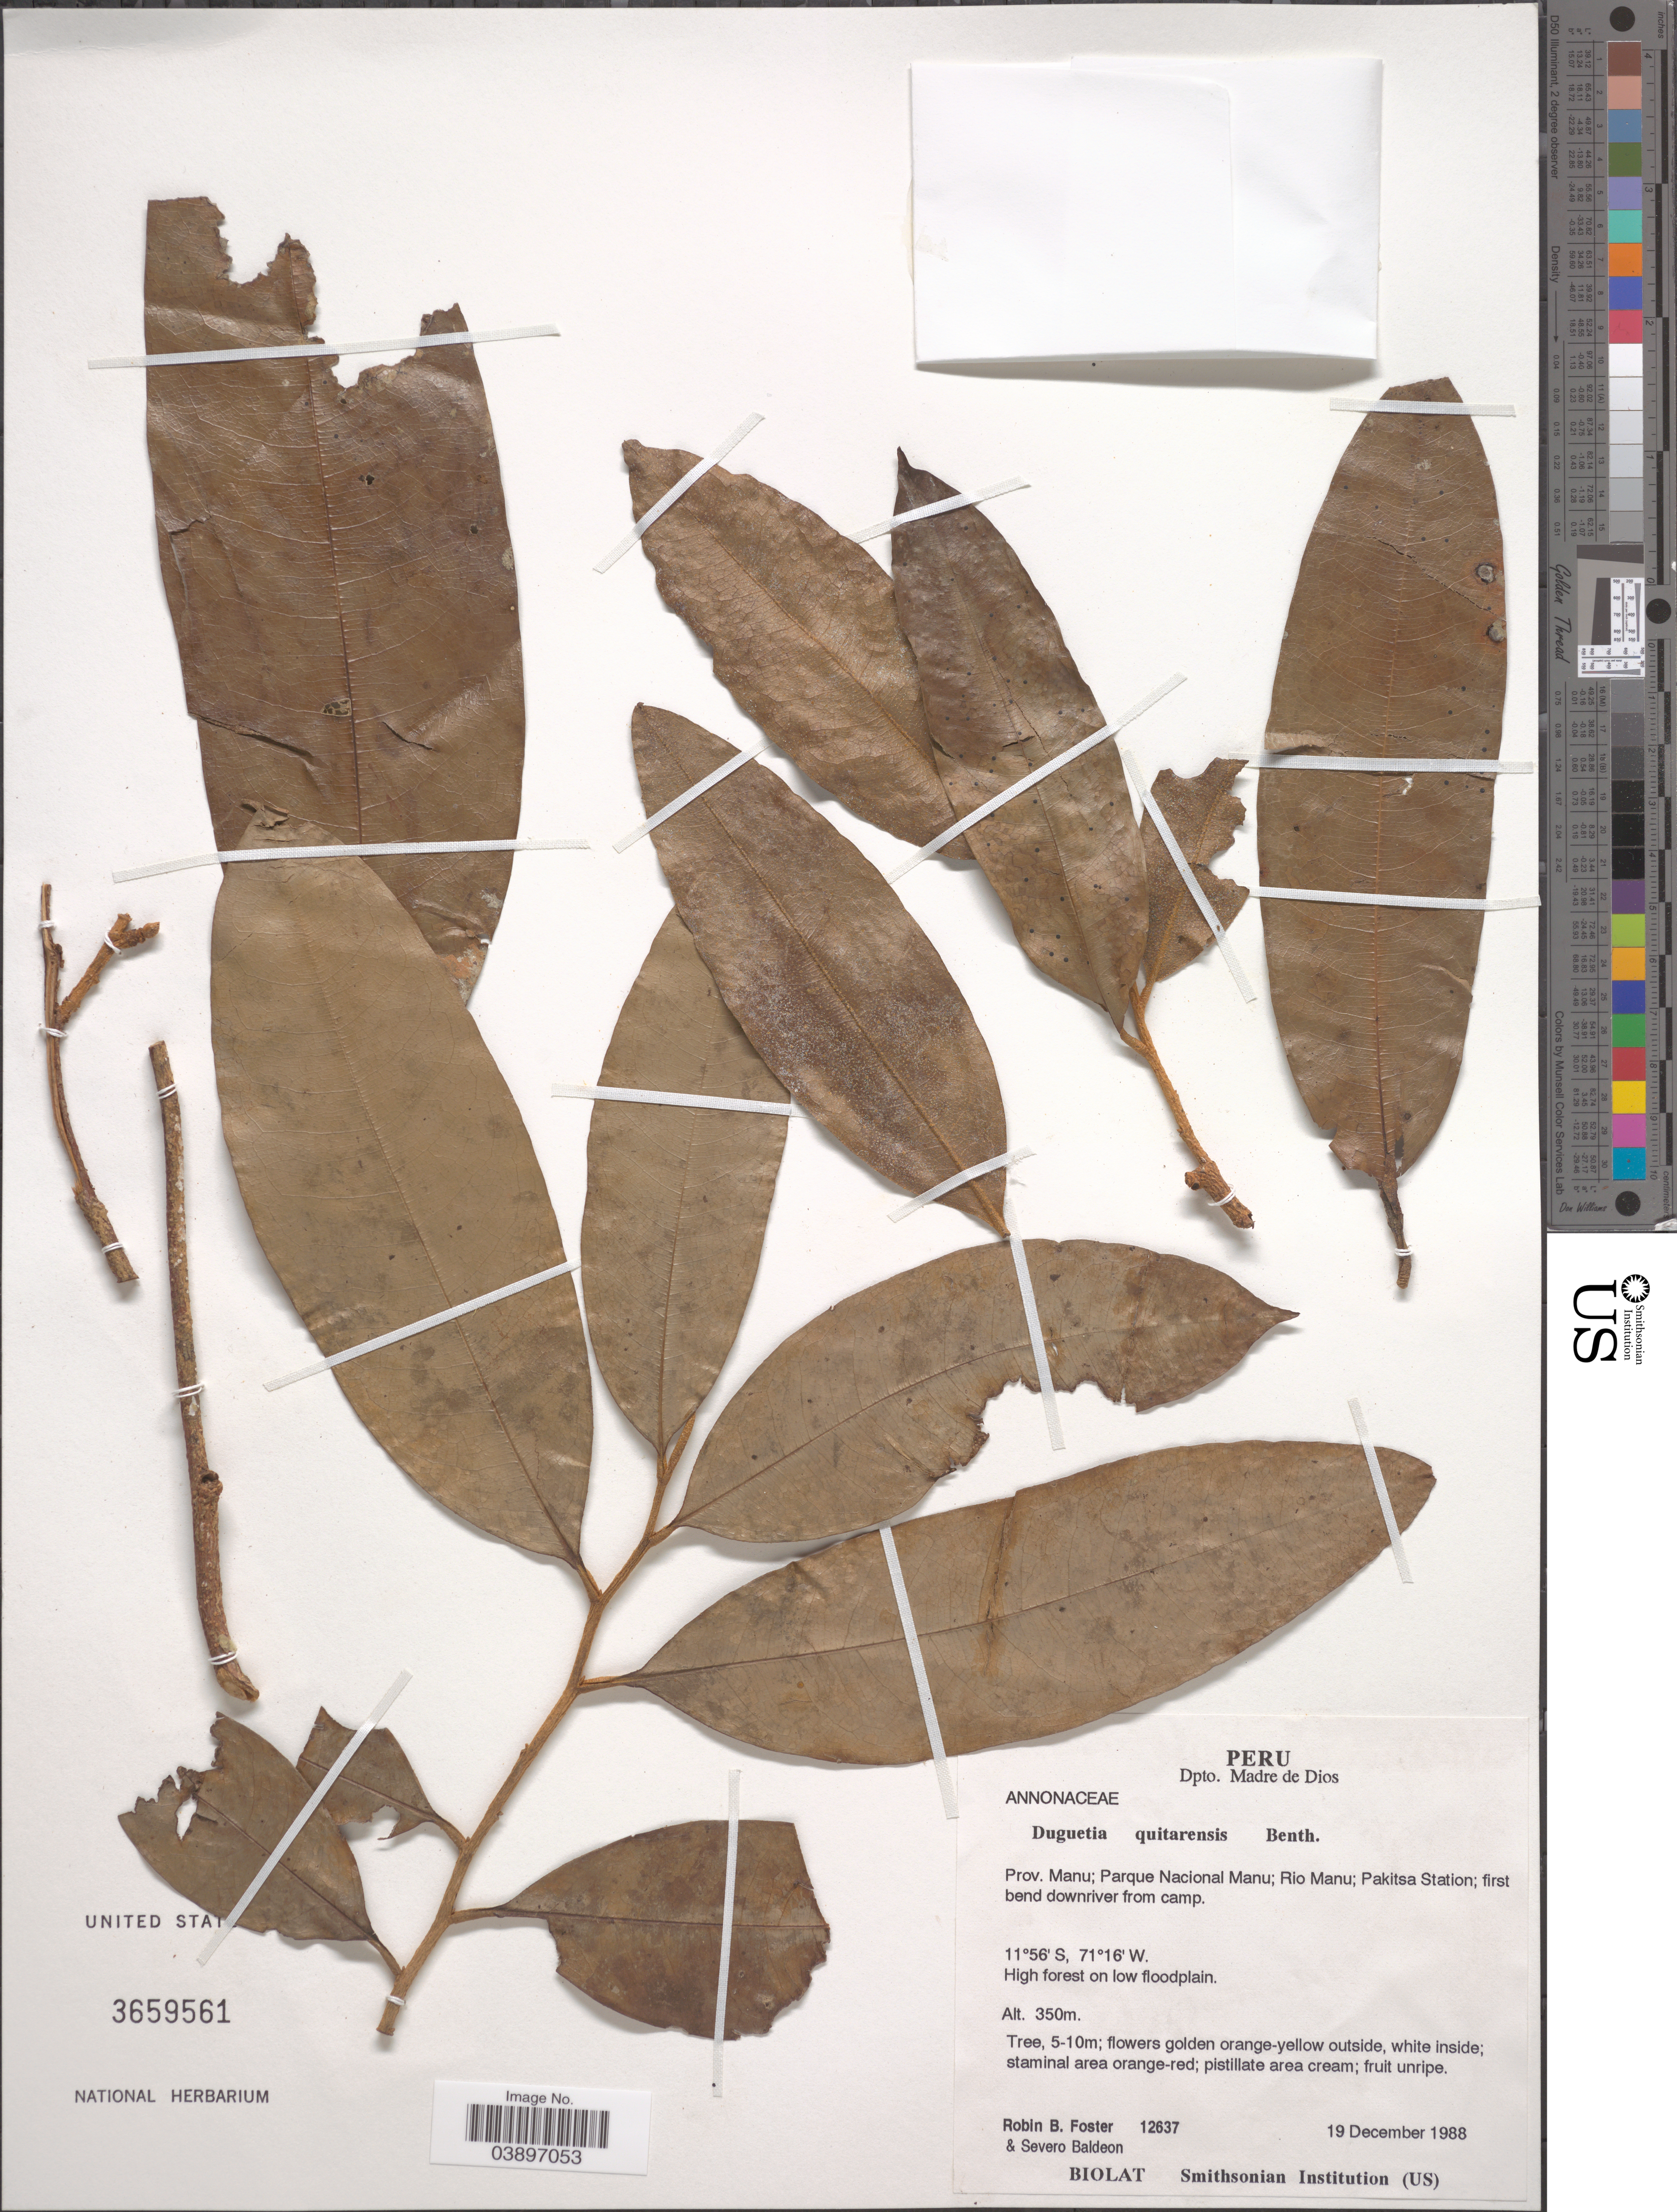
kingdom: Plantae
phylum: Tracheophyta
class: Magnoliopsida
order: Magnoliales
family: Annonaceae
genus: Duguetia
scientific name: Duguetia quitarensis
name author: Benth.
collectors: R. B. Foster & S. Baldeon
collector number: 12637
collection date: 1988-12-19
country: Peru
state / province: Madre de Dios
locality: Dpto. Madre de Dios. Prov. Manu; Parque Nacional Manu; Rio Manu; Pakitsa Station; first bend downriver from camp.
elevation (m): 350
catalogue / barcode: US 3659561